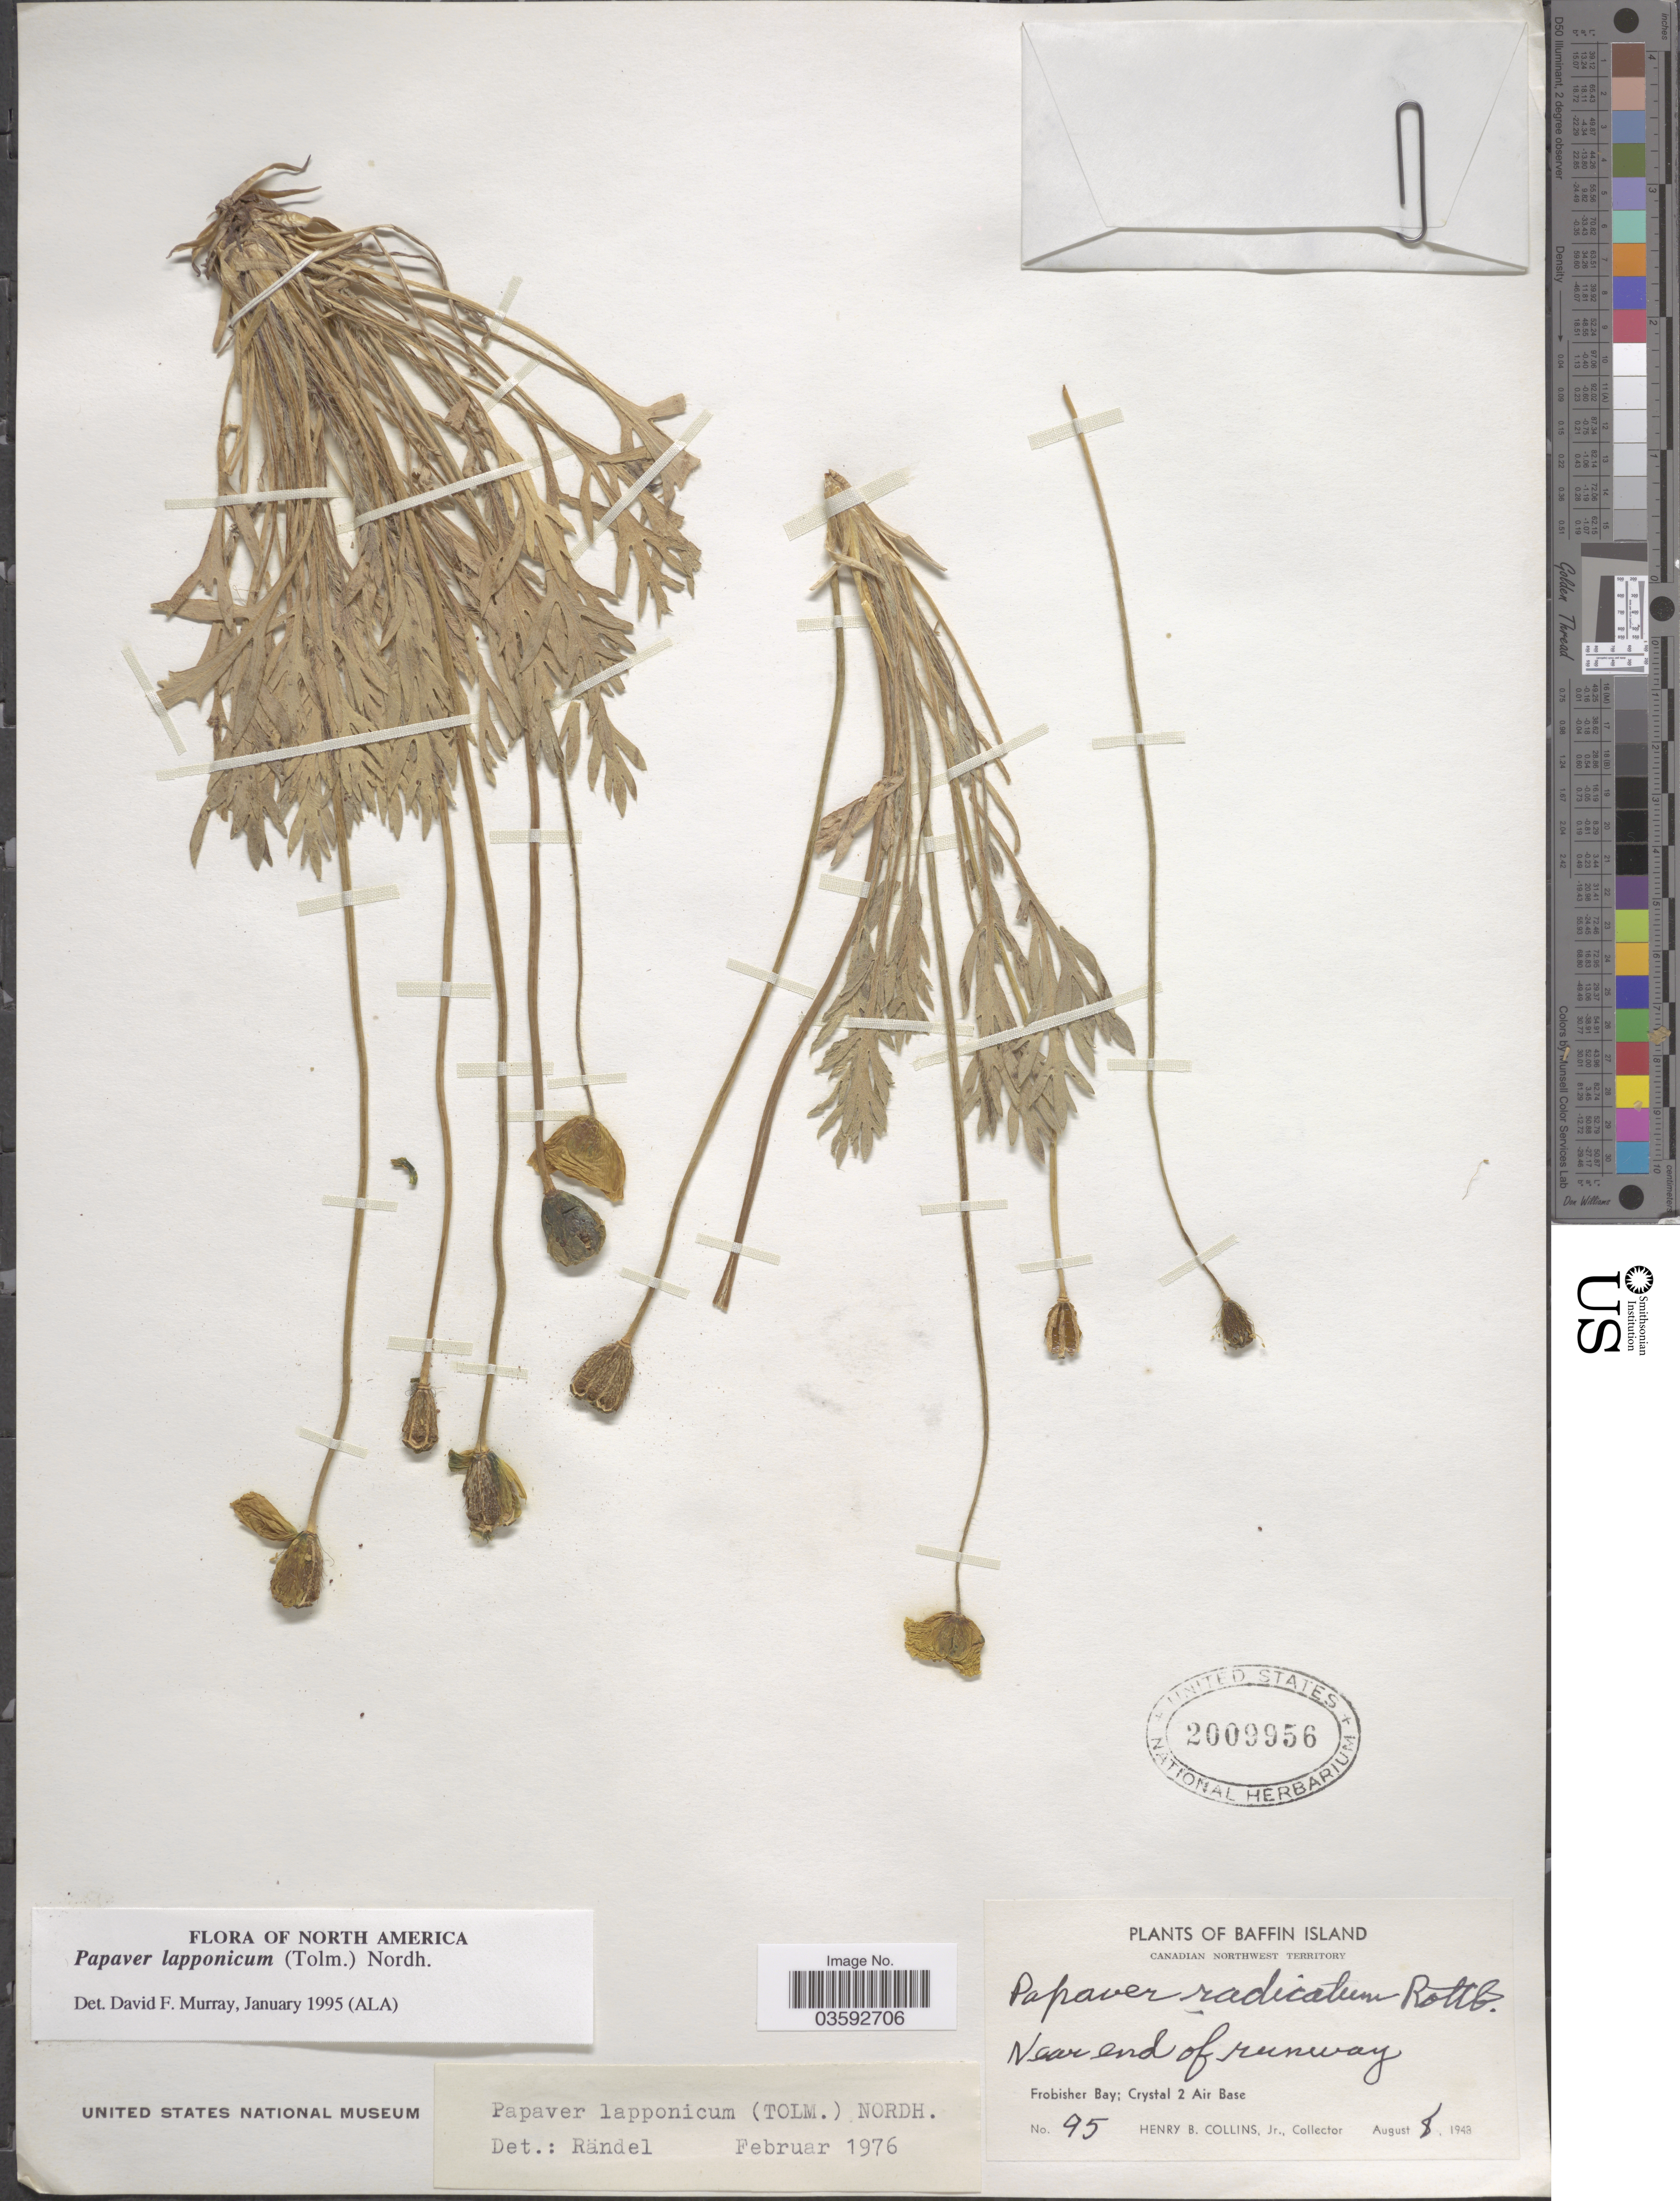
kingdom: Plantae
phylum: Tracheophyta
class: Magnoliopsida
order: Ranunculales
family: Papaveraceae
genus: Papaver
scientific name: Papaver lapponicum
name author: (Tolm.) Nordh.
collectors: H. Collins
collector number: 95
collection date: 1948-08-08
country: Canada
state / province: Northwest Territories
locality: Baffin Island. Canadian Northwest Territory. Near end of runway. Frobisher Bay; Crystal 2 Air Base.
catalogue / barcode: US 2009956